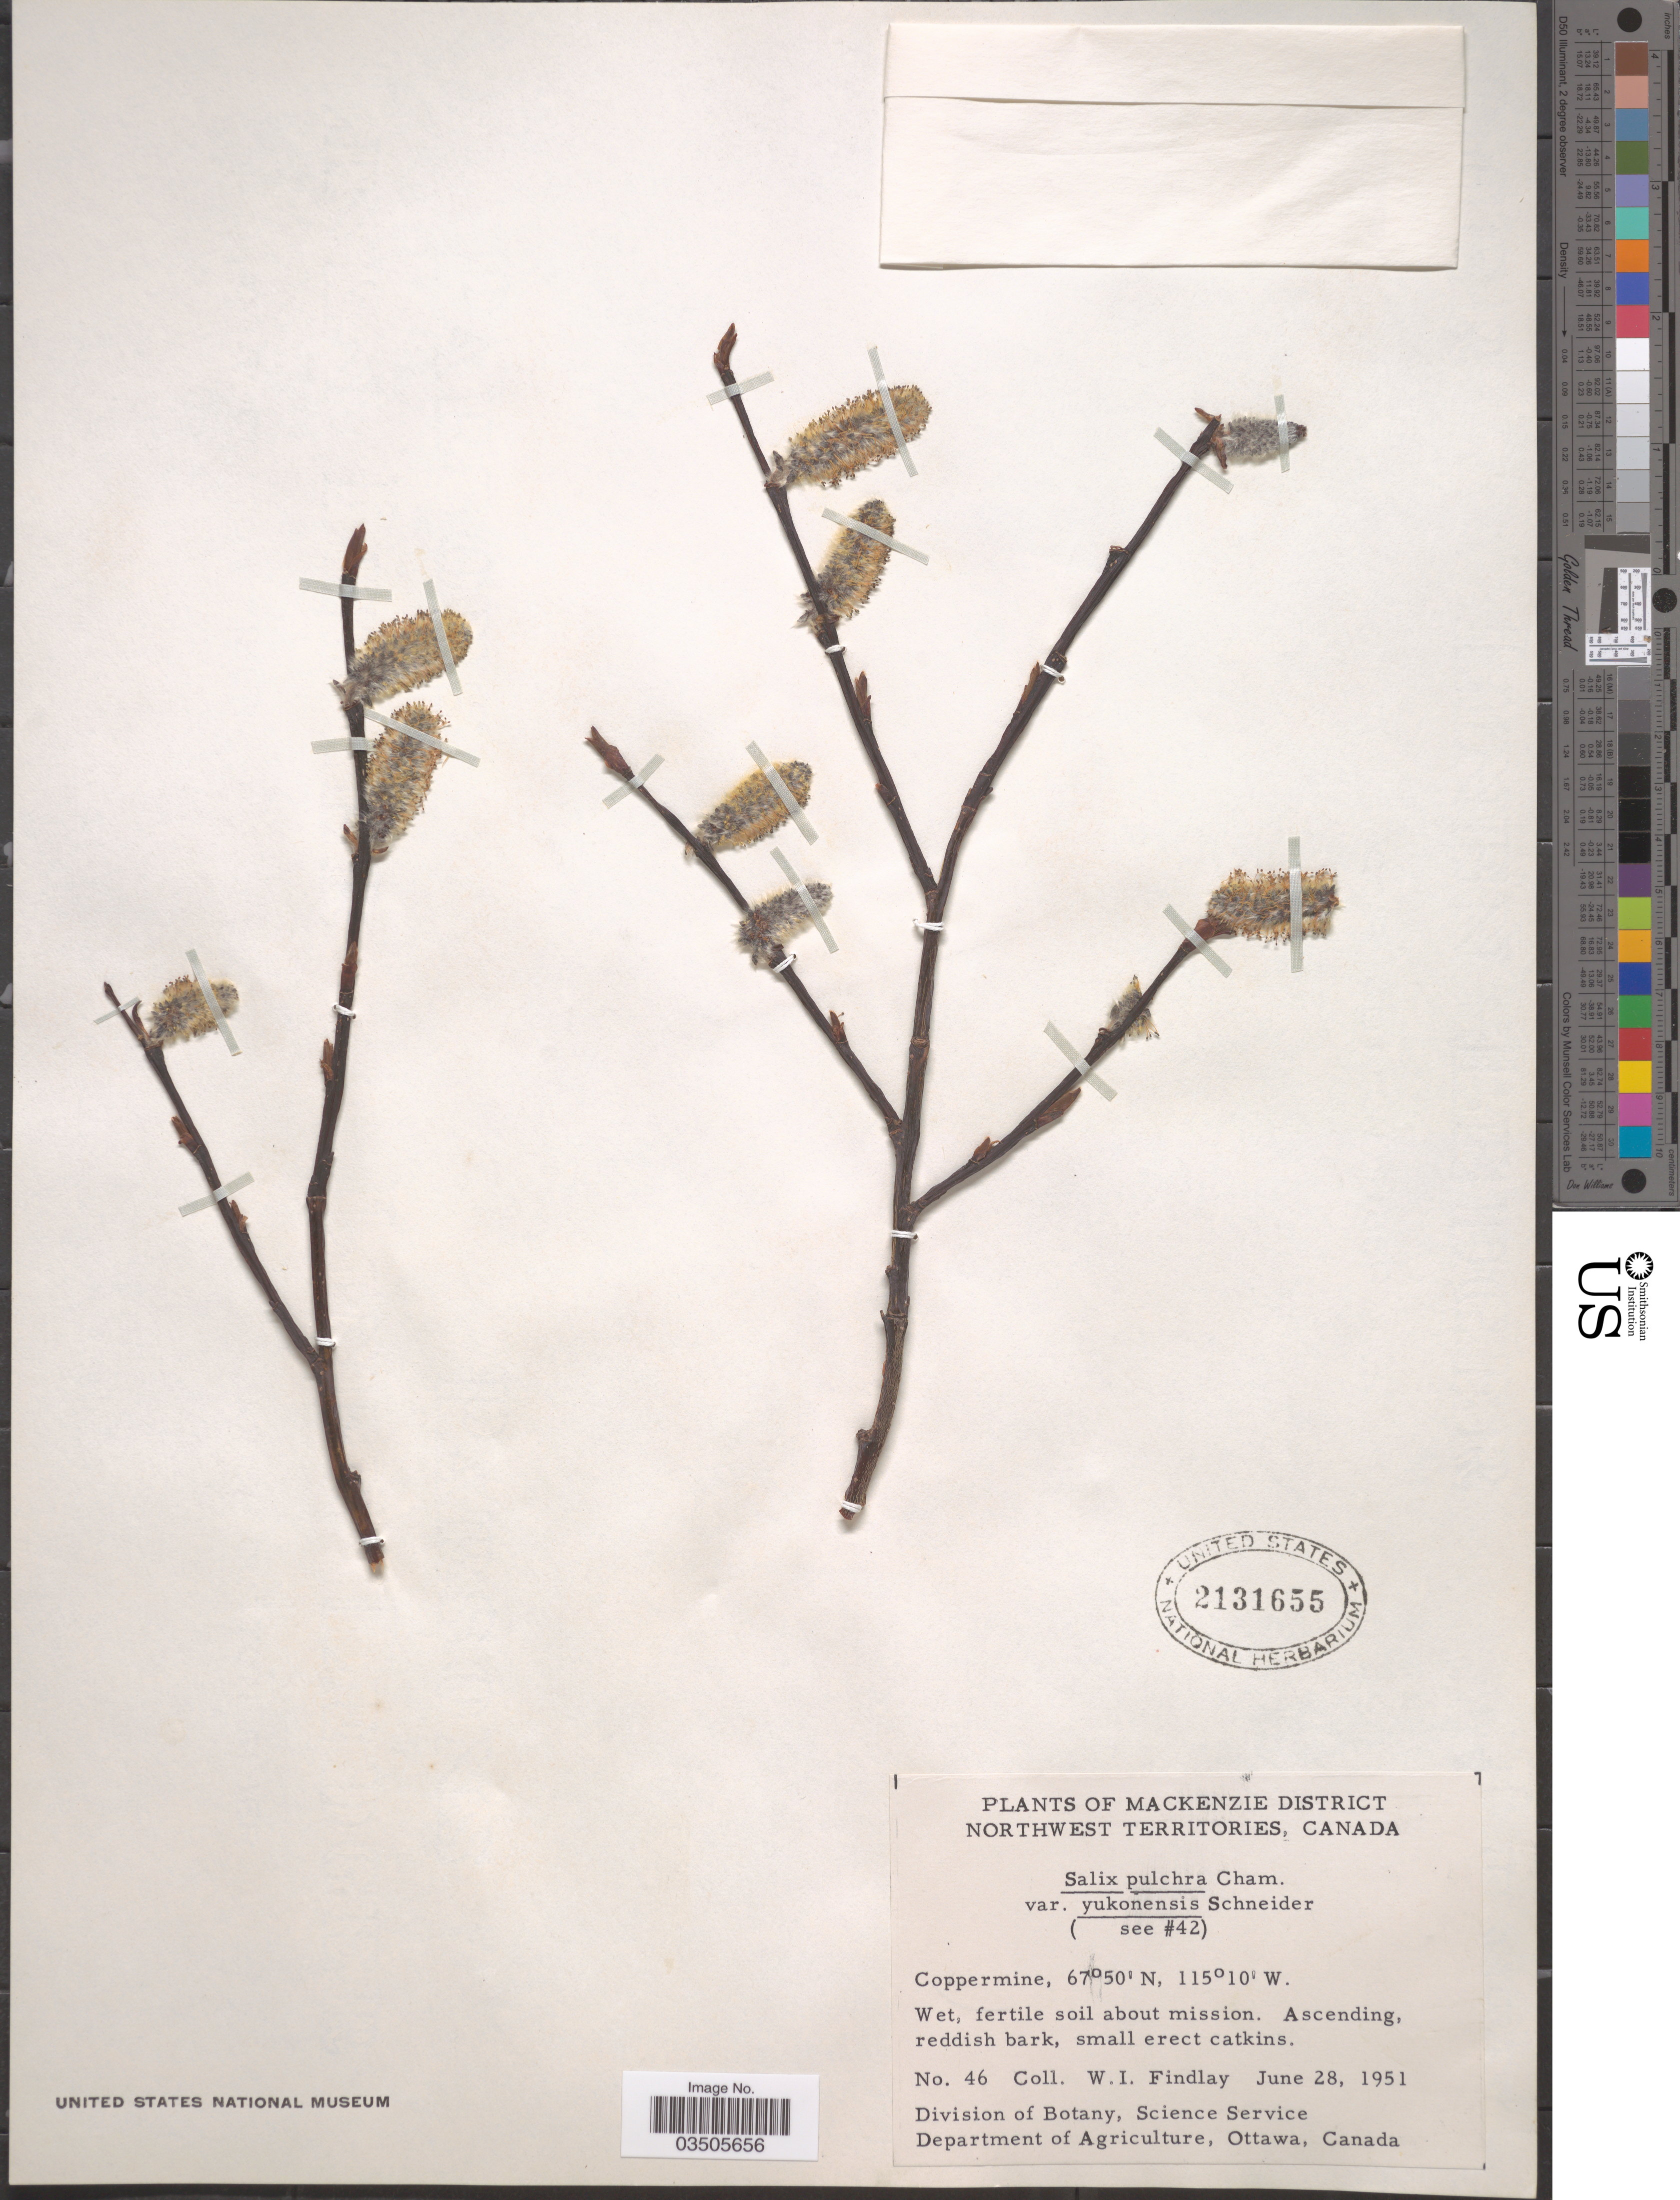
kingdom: Plantae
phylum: Tracheophyta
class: Magnoliopsida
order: Malpighiales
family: Salicaceae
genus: Salix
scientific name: Salix pulchra var. yukonensis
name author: C.K. Schneid.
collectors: W. Findlay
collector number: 46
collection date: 1951-06-28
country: Canada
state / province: Northwest Territories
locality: Mackenzie District. Coppermine. About Mission.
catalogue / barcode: US 2131655